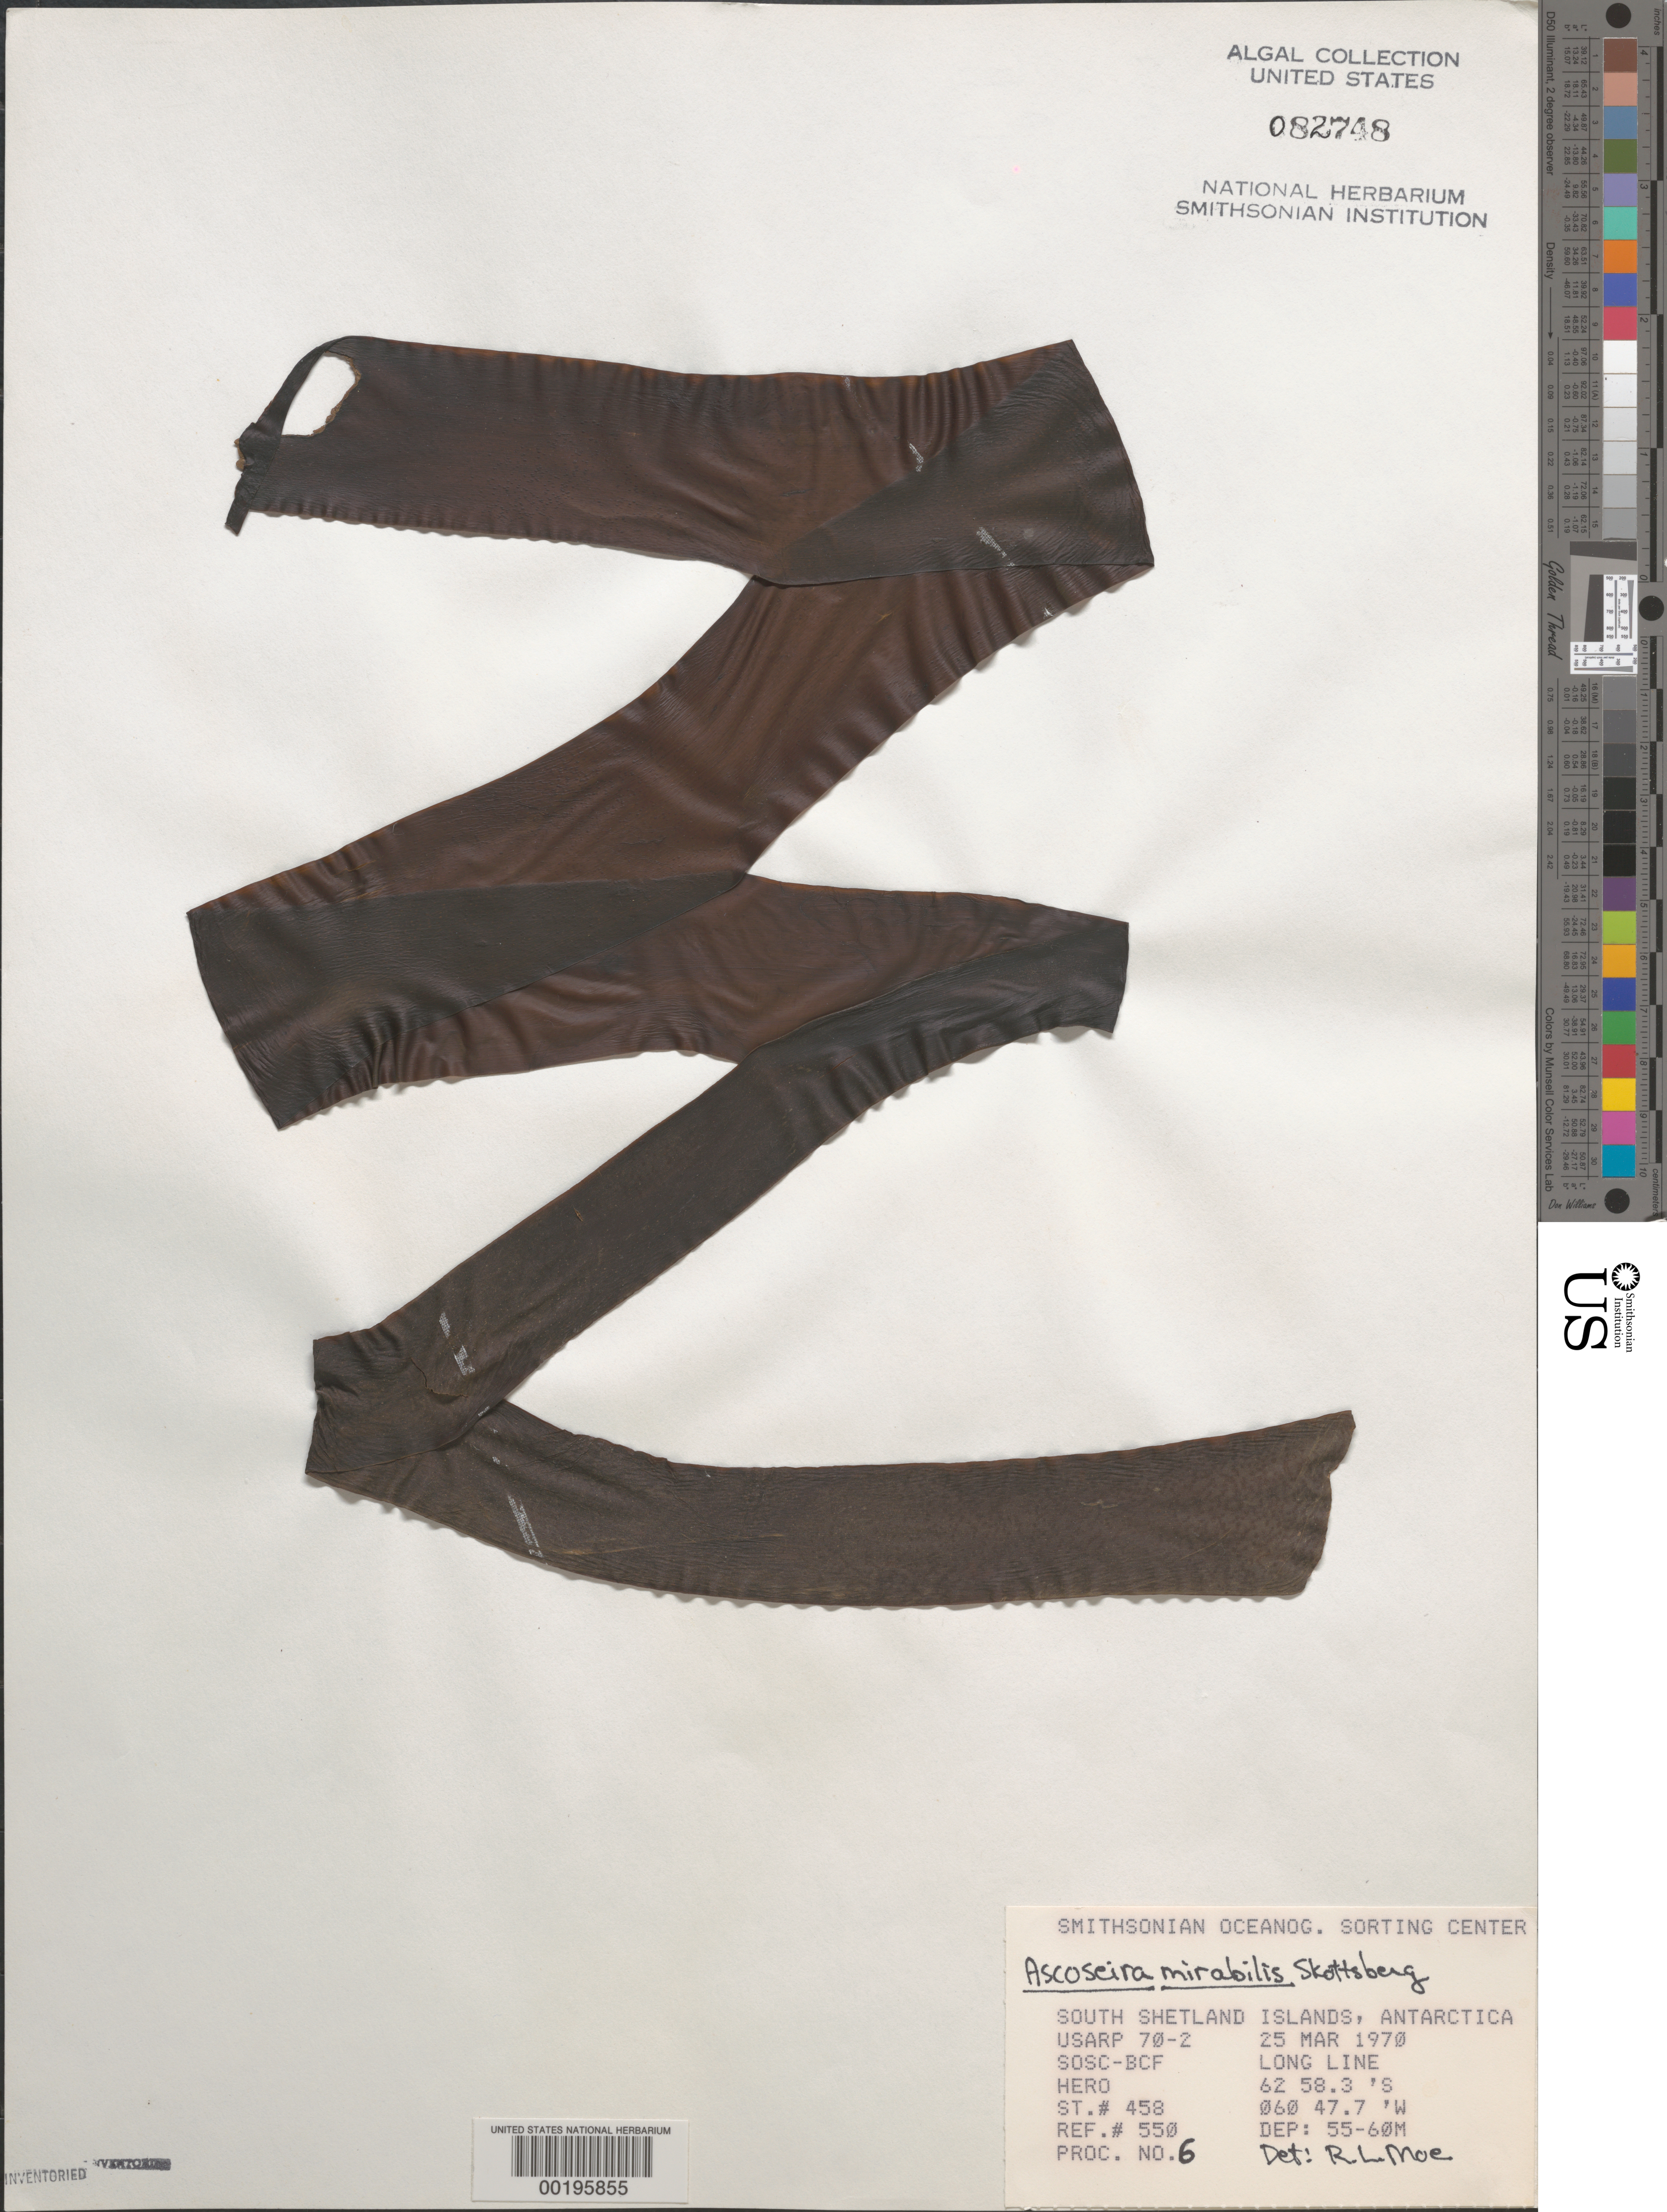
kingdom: Chromista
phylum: Ochrophyta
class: Phaeophyceae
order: Ascoseirales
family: Ascoseiraceae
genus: Ascoseira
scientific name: Ascoseira mirabilis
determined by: Moe, R. L.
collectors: SOSC-BCF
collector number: Station 458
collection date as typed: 25 Mar 1970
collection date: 1970-03-25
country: Antarctica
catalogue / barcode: US 82748